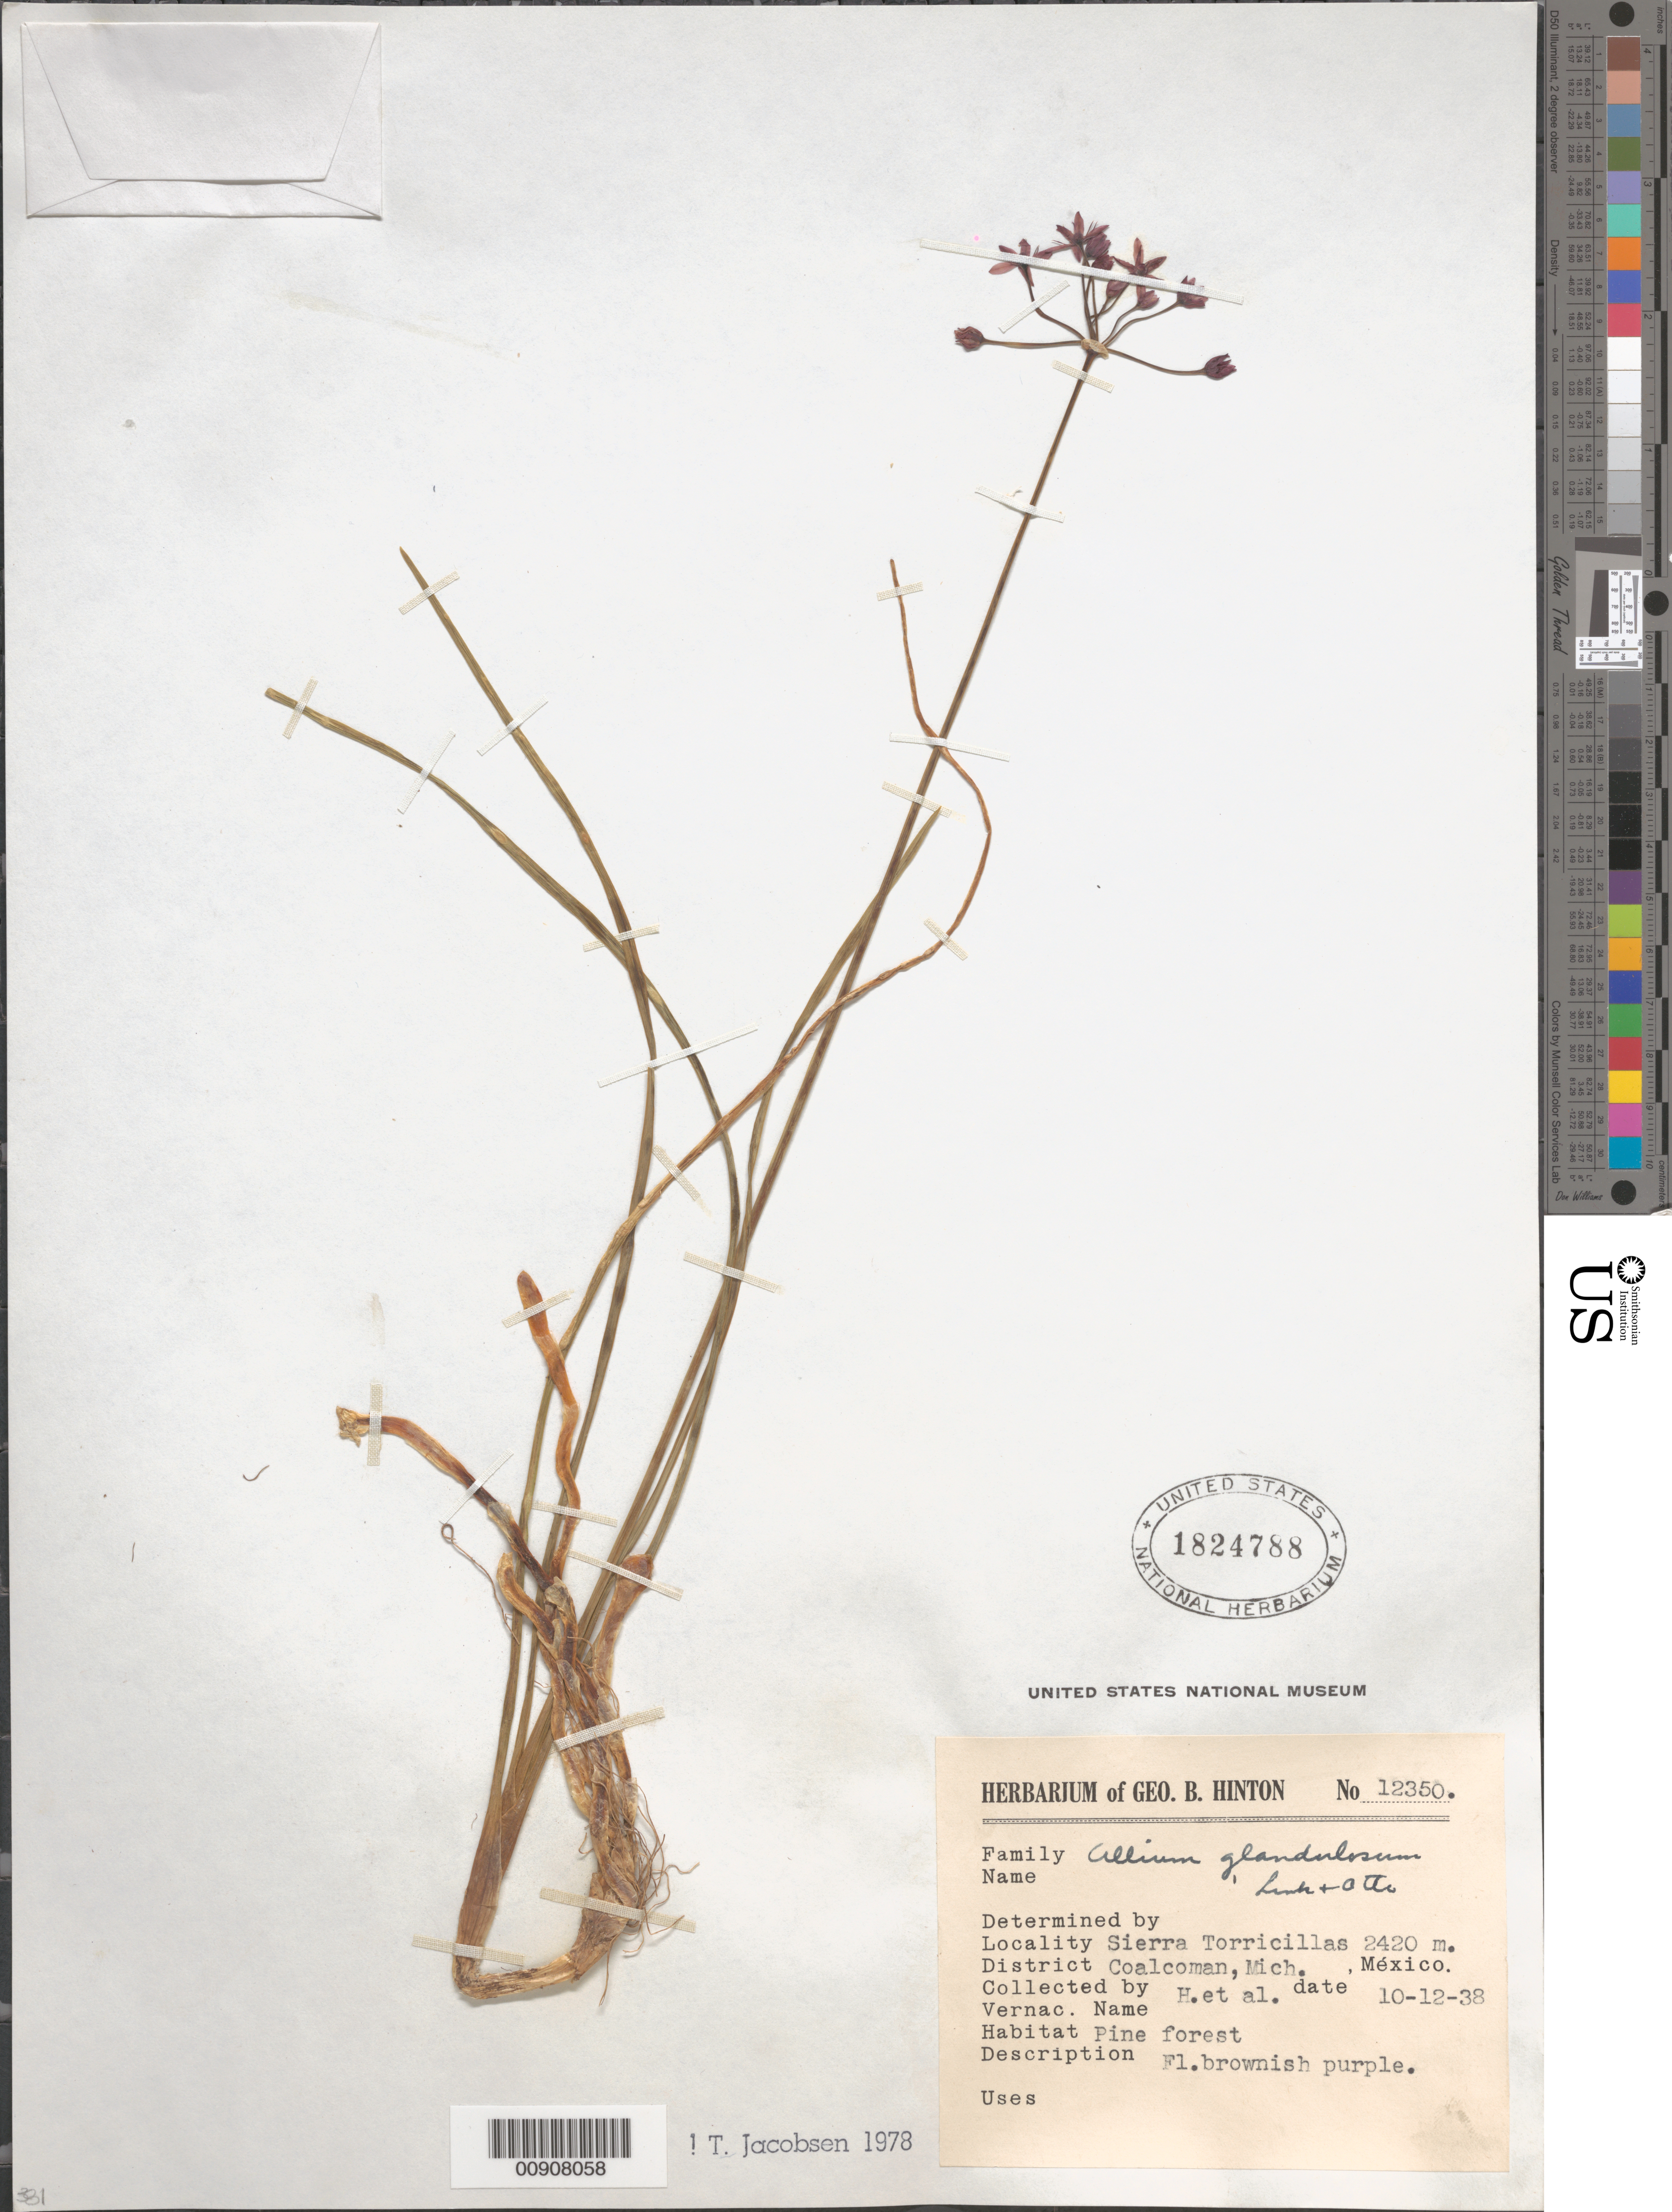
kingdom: Plantae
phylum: Tracheophyta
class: Liliopsida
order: Asparagales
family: Amaryllidaceae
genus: Allium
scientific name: Allium glandulosum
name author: Link & Otto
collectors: G. B. Hinton & et al.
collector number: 12350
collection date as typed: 12 Oct 1938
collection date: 1938-10-12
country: Mexico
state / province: Michoacán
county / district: Coalcomán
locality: Sierra Torricillas, District Coalcomán, Michoacán.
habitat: Pine forest.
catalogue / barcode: US 1824788